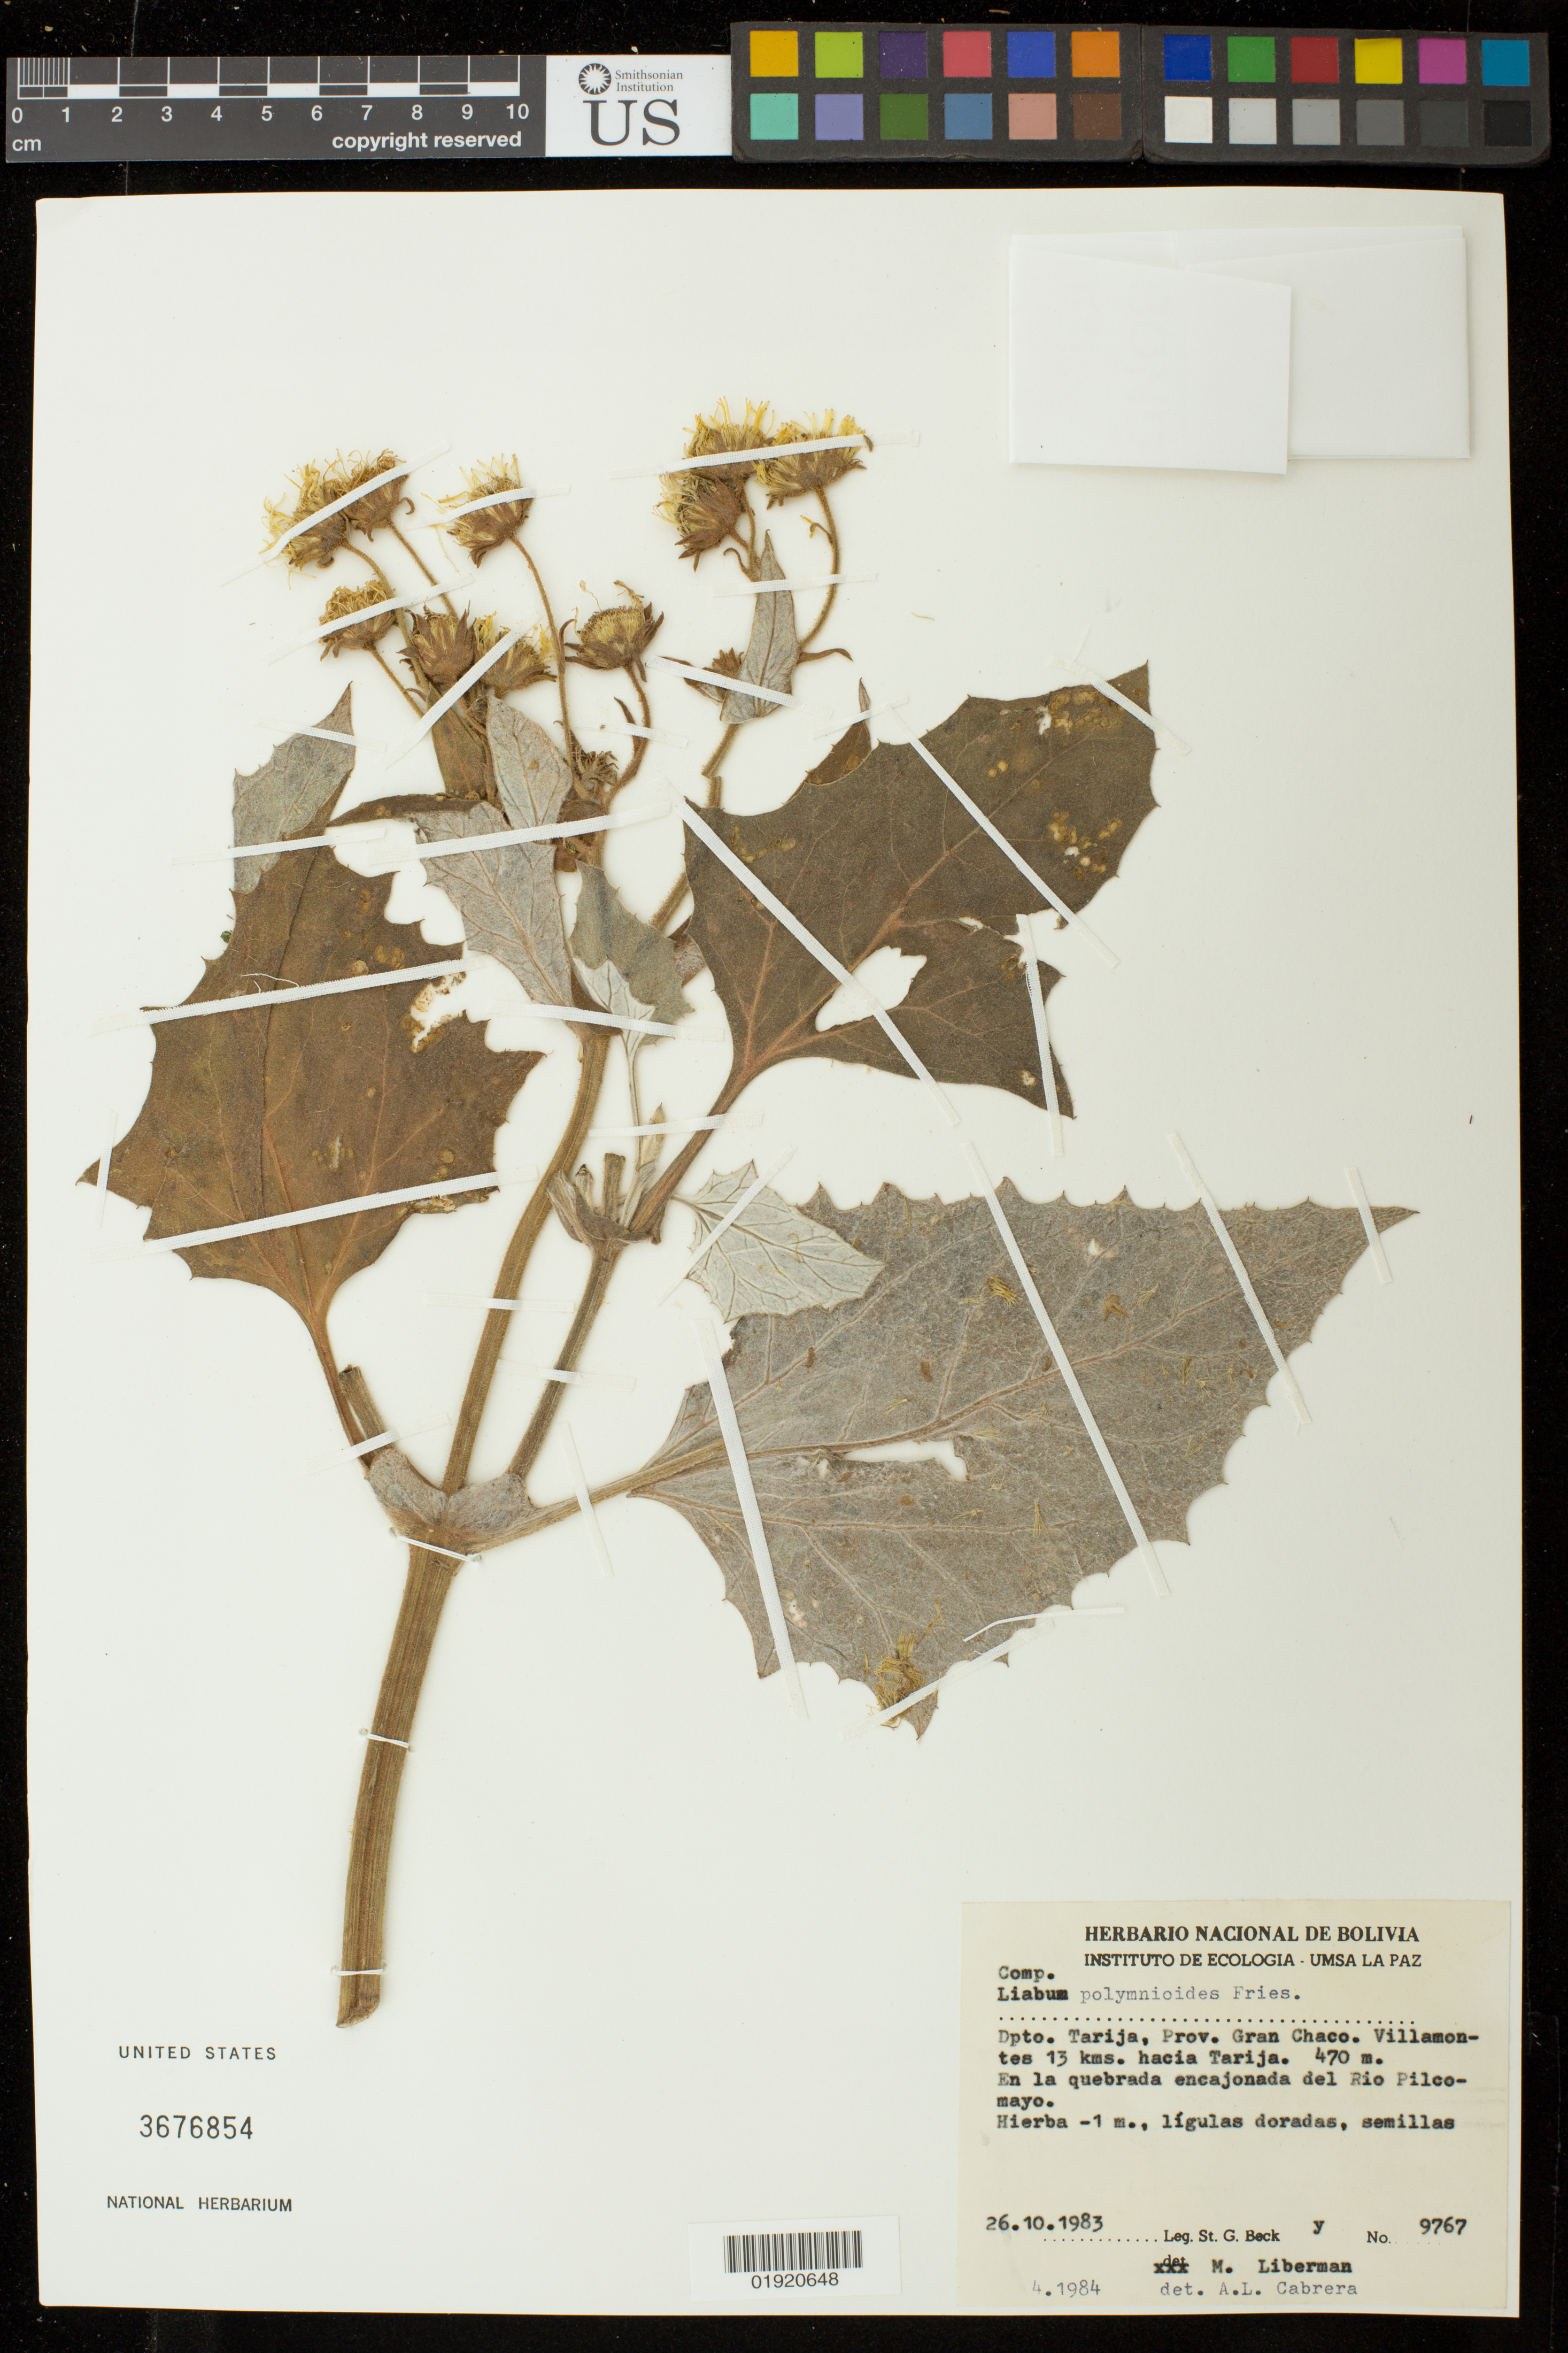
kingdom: Plantae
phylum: Tracheophyta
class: Magnoliopsida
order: Asterales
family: Asteraceae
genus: Munnozia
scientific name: Munnozia pinnulosa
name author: (Kuntze) H. Rob. & Brettell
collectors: S. Beck & M. Liberman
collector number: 9767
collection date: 1983-10-26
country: Bolivia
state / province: Tarija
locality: Dpto. Tarija, Prov. Gran Chaco. Villamontes 13 kms. hacia Tarija.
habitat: En la quebrada encajonada del Rio Pilcomayo.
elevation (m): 470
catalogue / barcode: US 3676854